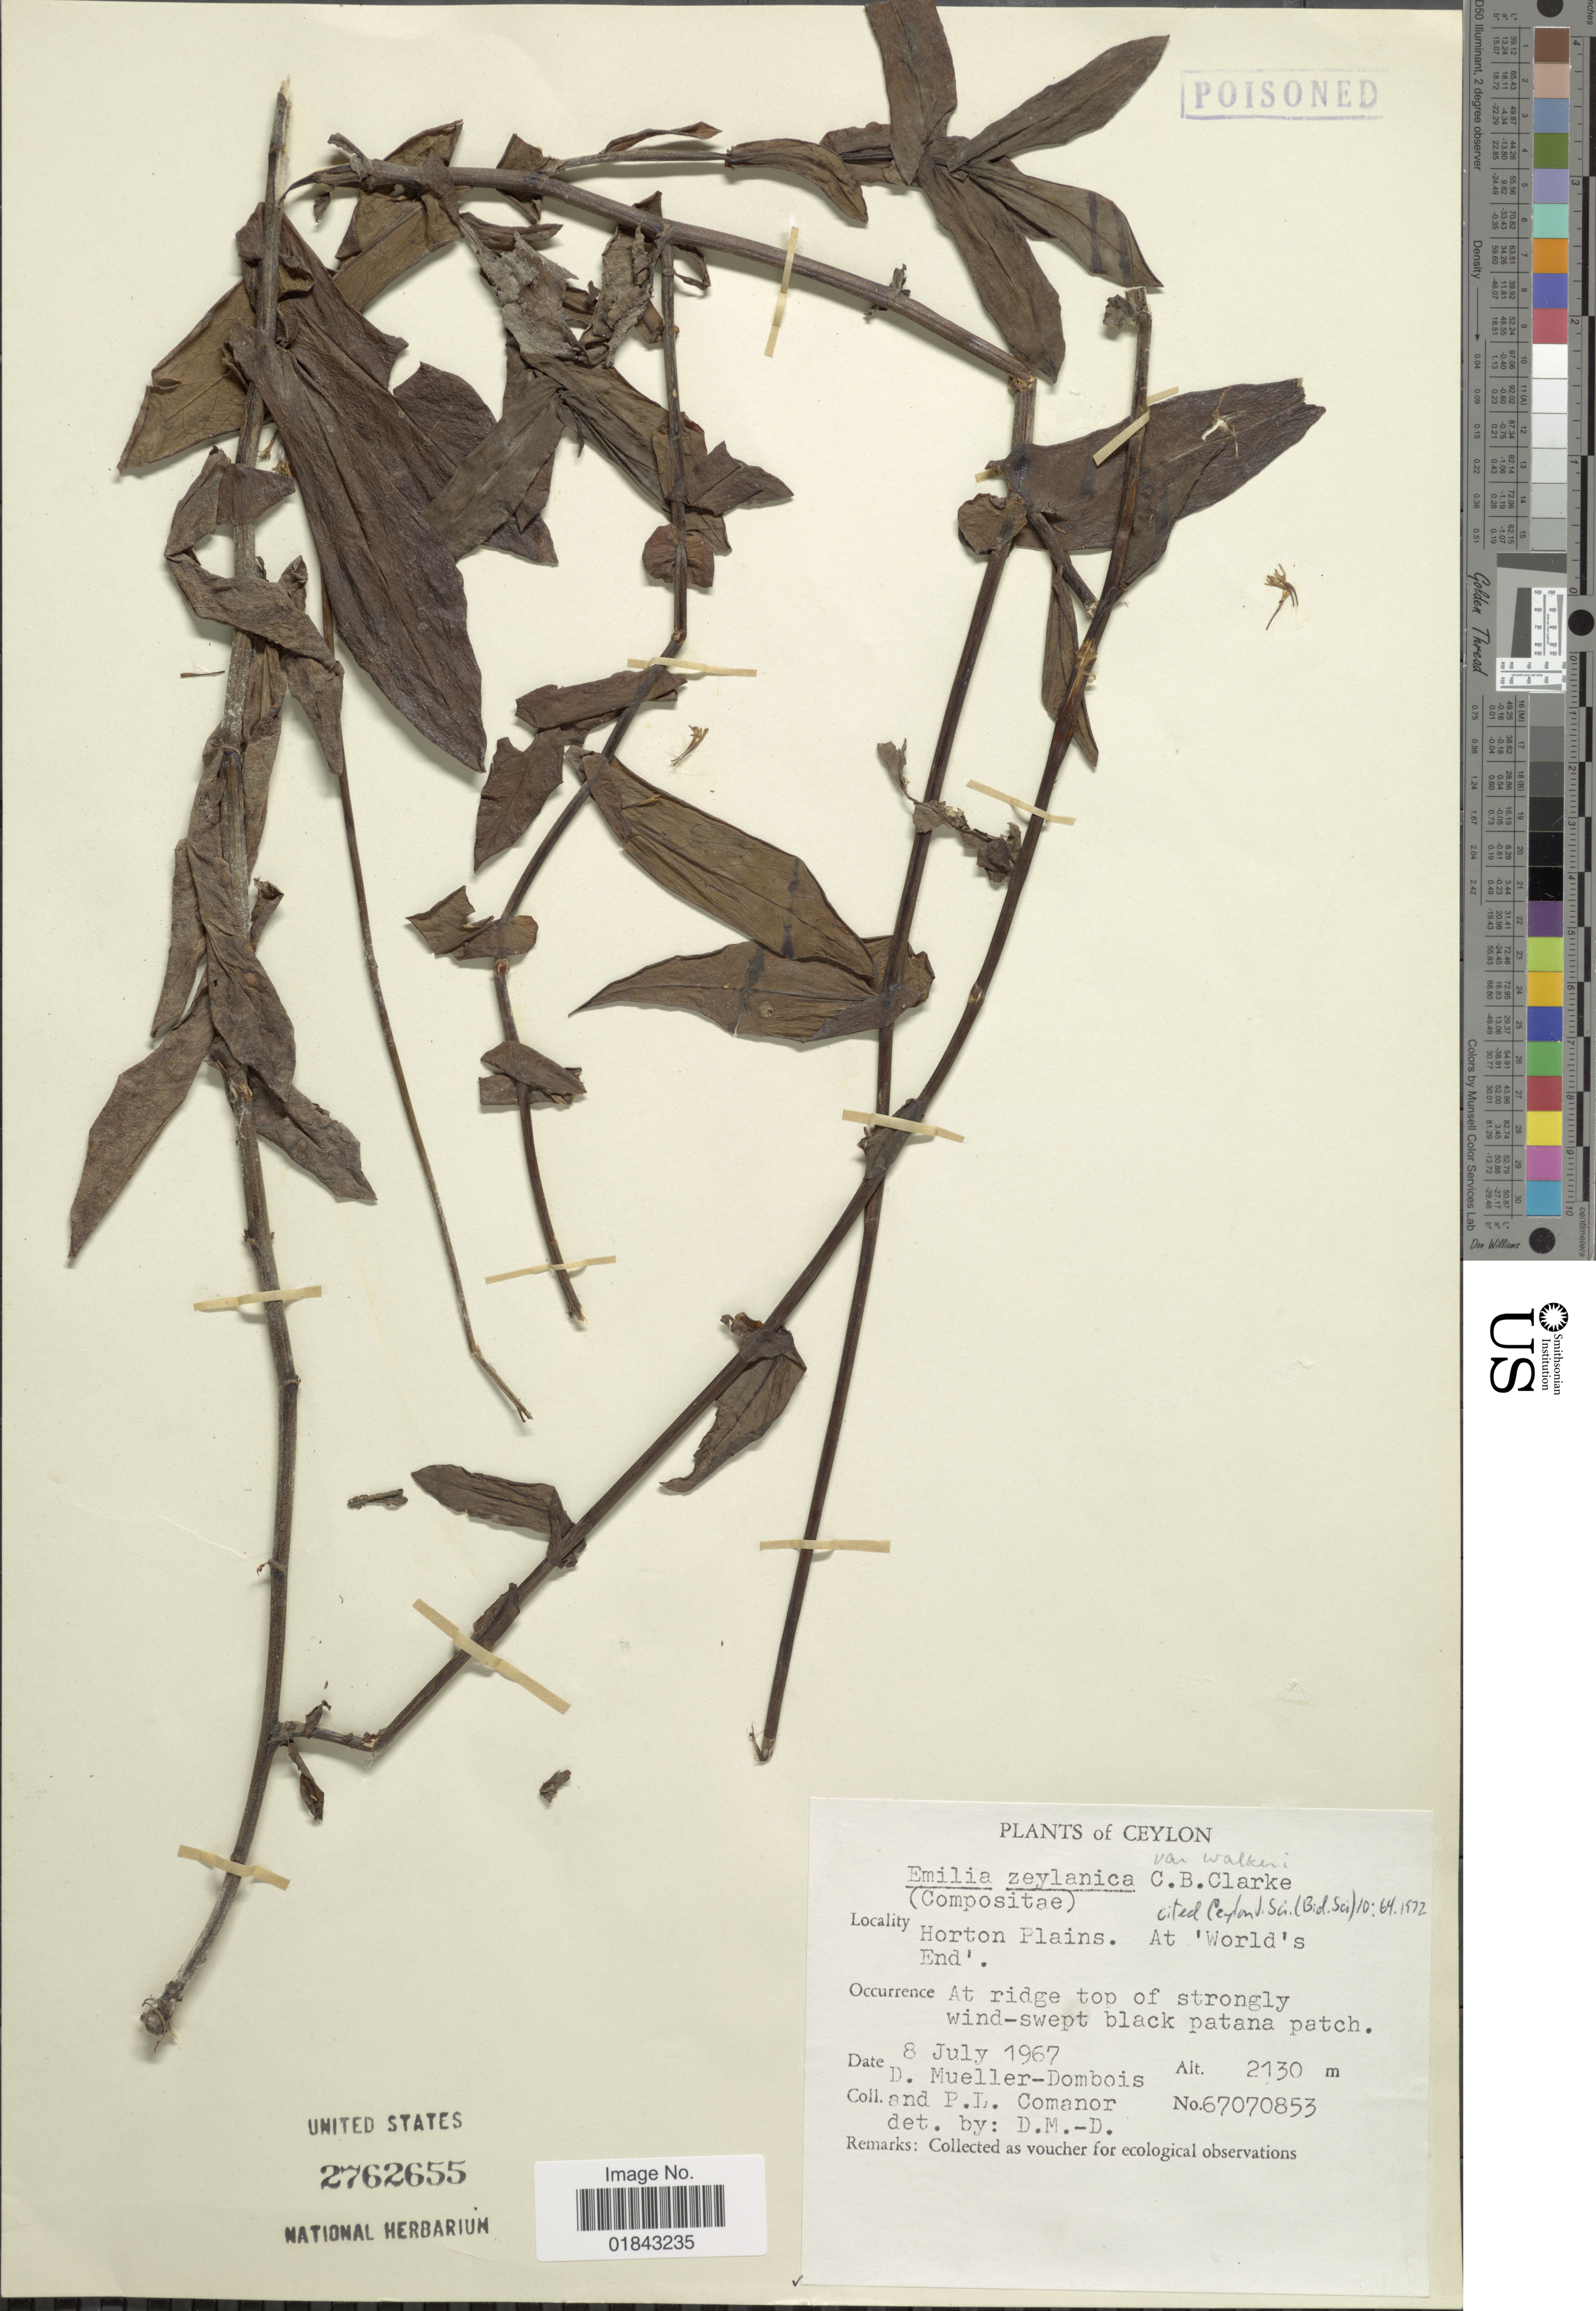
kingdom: Plantae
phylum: Tracheophyta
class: Magnoliopsida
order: Asterales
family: Asteraceae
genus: Emilia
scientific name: Emilia zeylanica var. walkeri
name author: (Hook. f.) Trimen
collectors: D. Mueller-Dombois & P. Comanor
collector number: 67070853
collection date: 1967-07-08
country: Sri Lanka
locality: Ceylon, Horton Plains, at 'World's End', at ridge top of strongly wind-swept black patana patch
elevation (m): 2130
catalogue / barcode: US 2762655